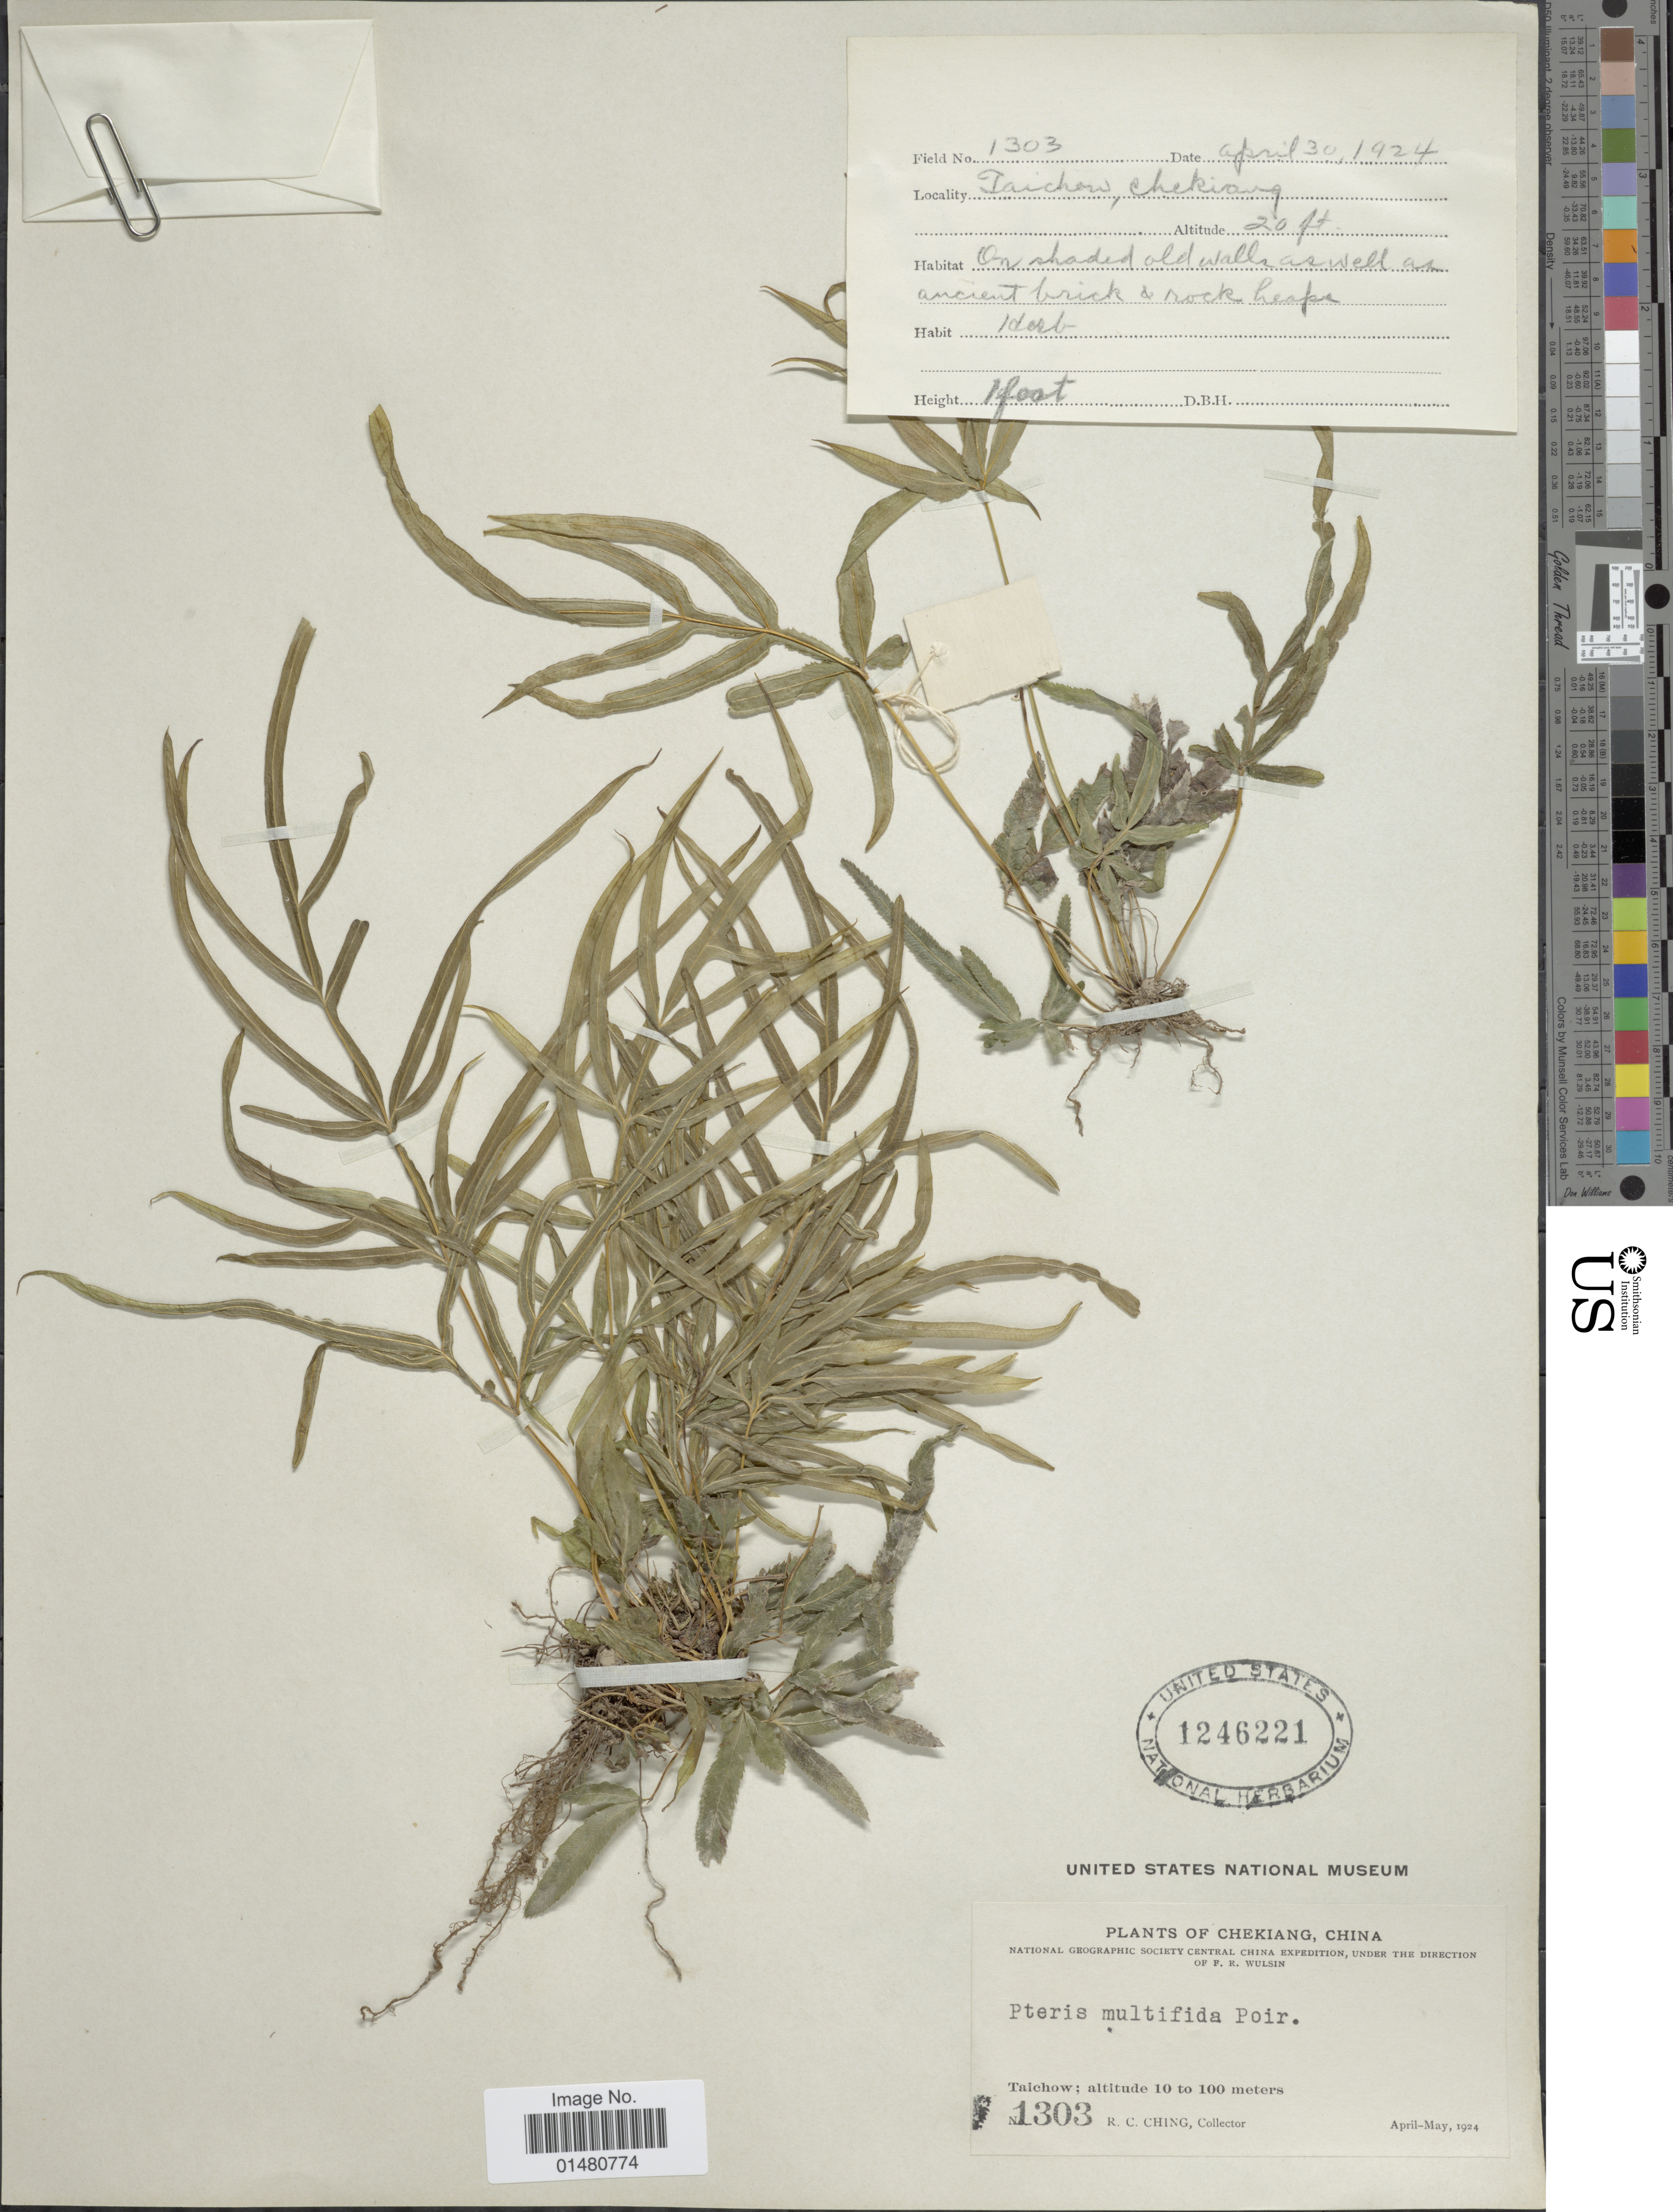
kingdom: Plantae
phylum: Tracheophyta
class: Polypodiopsida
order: Polypodiales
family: Pteridaceae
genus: Pteris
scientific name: Pteris multifida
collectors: R. C. Ching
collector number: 1303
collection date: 1924-04-30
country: China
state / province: Zhejiang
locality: Chekiang, Taichow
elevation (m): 6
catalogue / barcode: US 1246221